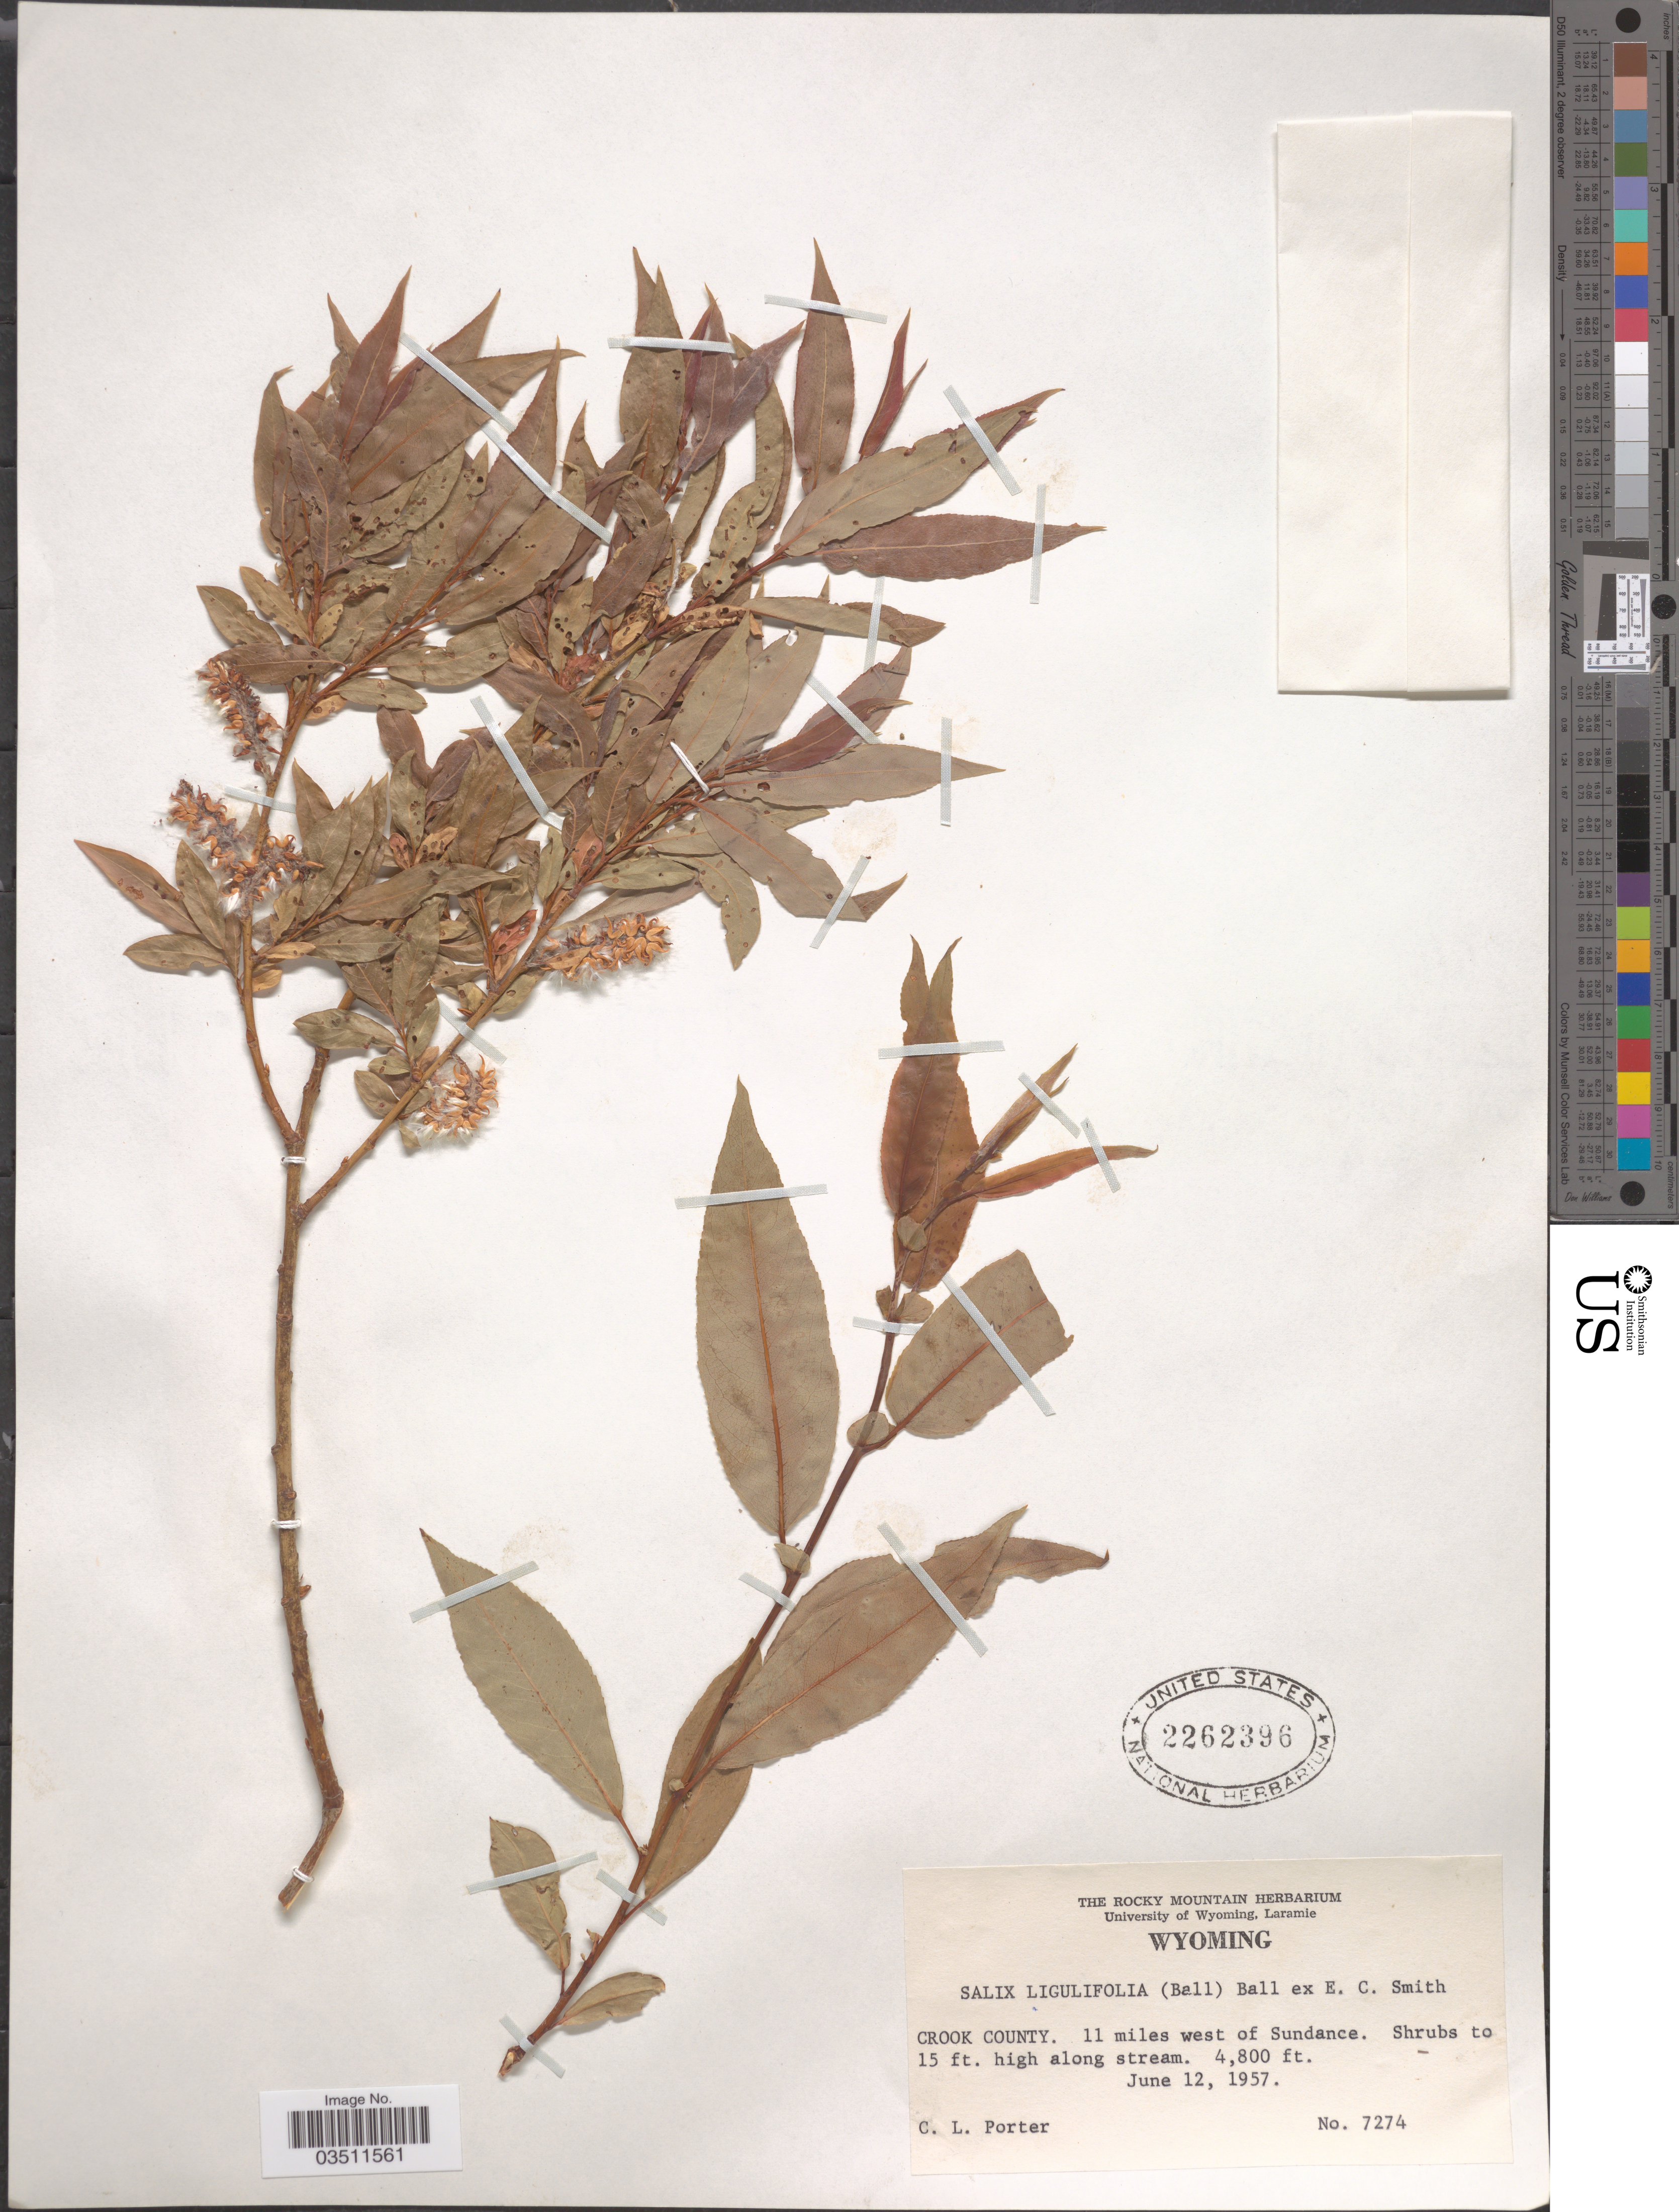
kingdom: Plantae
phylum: Tracheophyta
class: Magnoliopsida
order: Malpighiales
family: Salicaceae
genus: Salix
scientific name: Salix ligulifolia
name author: (C.R. Ball) C.R. Ball ex C.K. Schneid.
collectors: C. L. Porter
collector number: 7274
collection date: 1957-06-12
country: United States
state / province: Wyoming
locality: Crook County. 11 miles west of Sundance.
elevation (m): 1463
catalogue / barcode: US 2262396